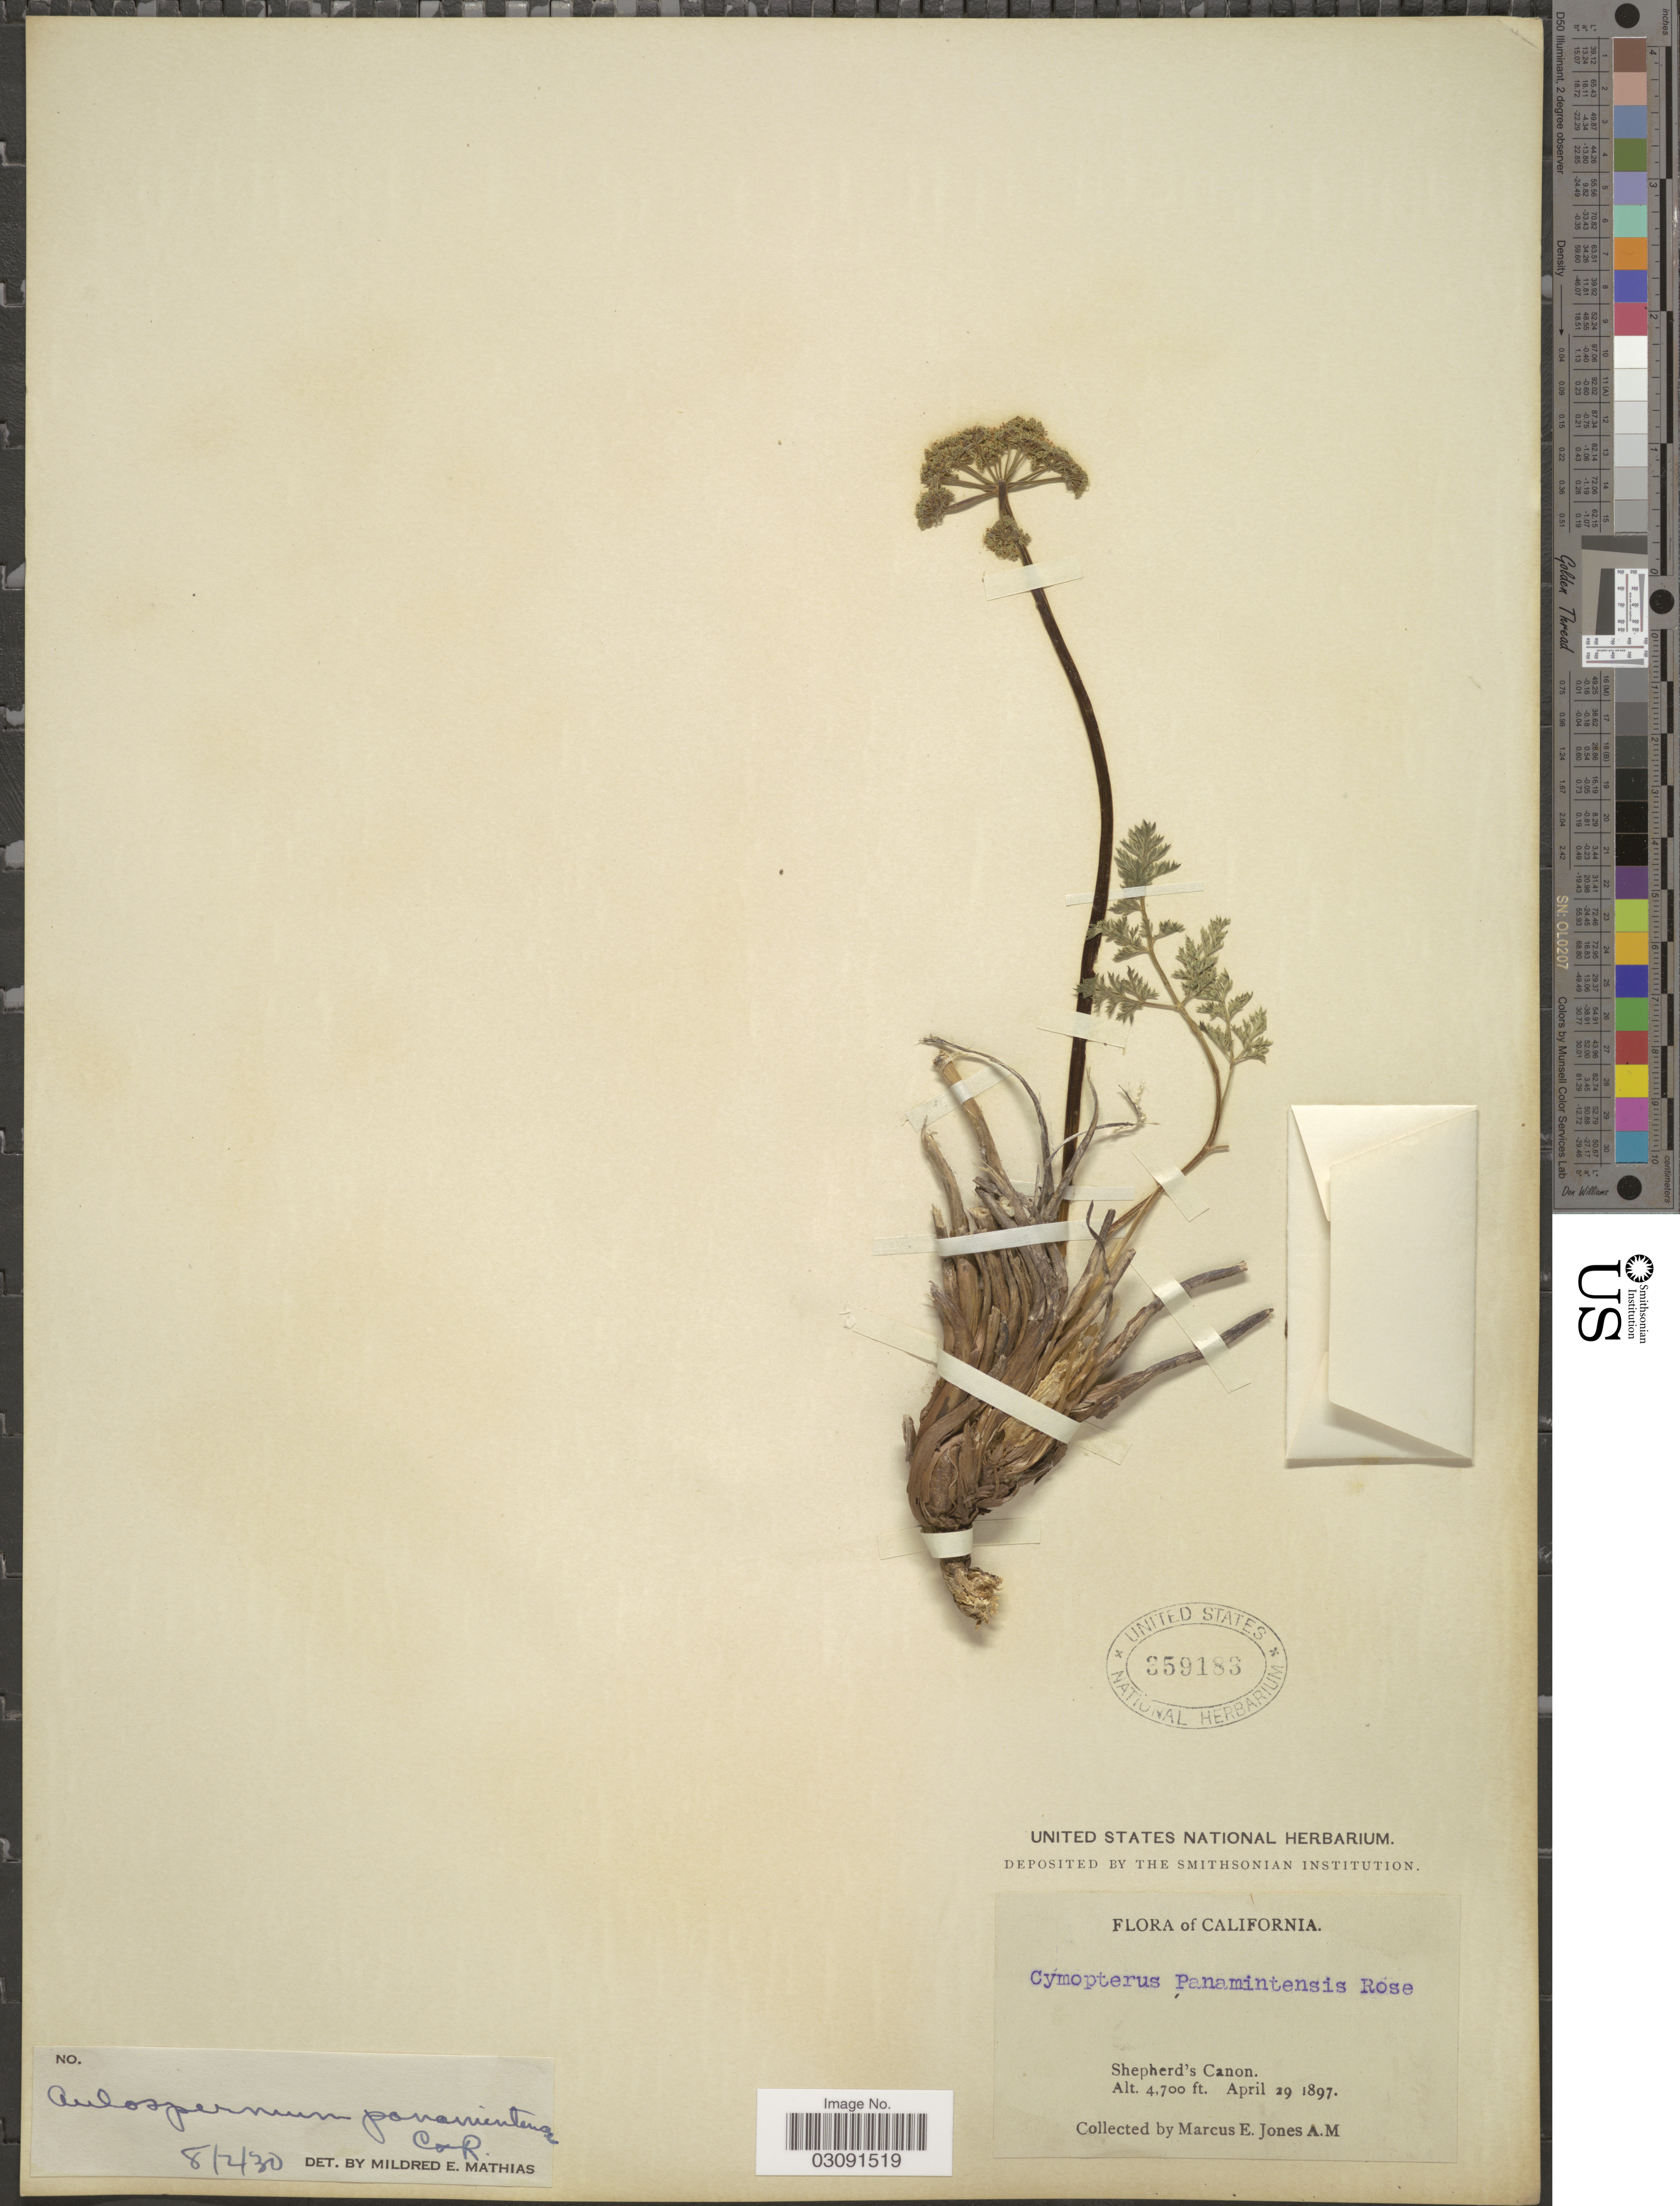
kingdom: Plantae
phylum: Tracheophyta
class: Magnoliopsida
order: Apiales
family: Apiaceae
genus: Cymopterus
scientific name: Cymopterus panamintensis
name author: J.M. Coult. & Rose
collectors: M. E. Jones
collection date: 1897-04-29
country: United States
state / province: California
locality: Shepherd's Canon.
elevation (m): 1433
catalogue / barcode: US 359183